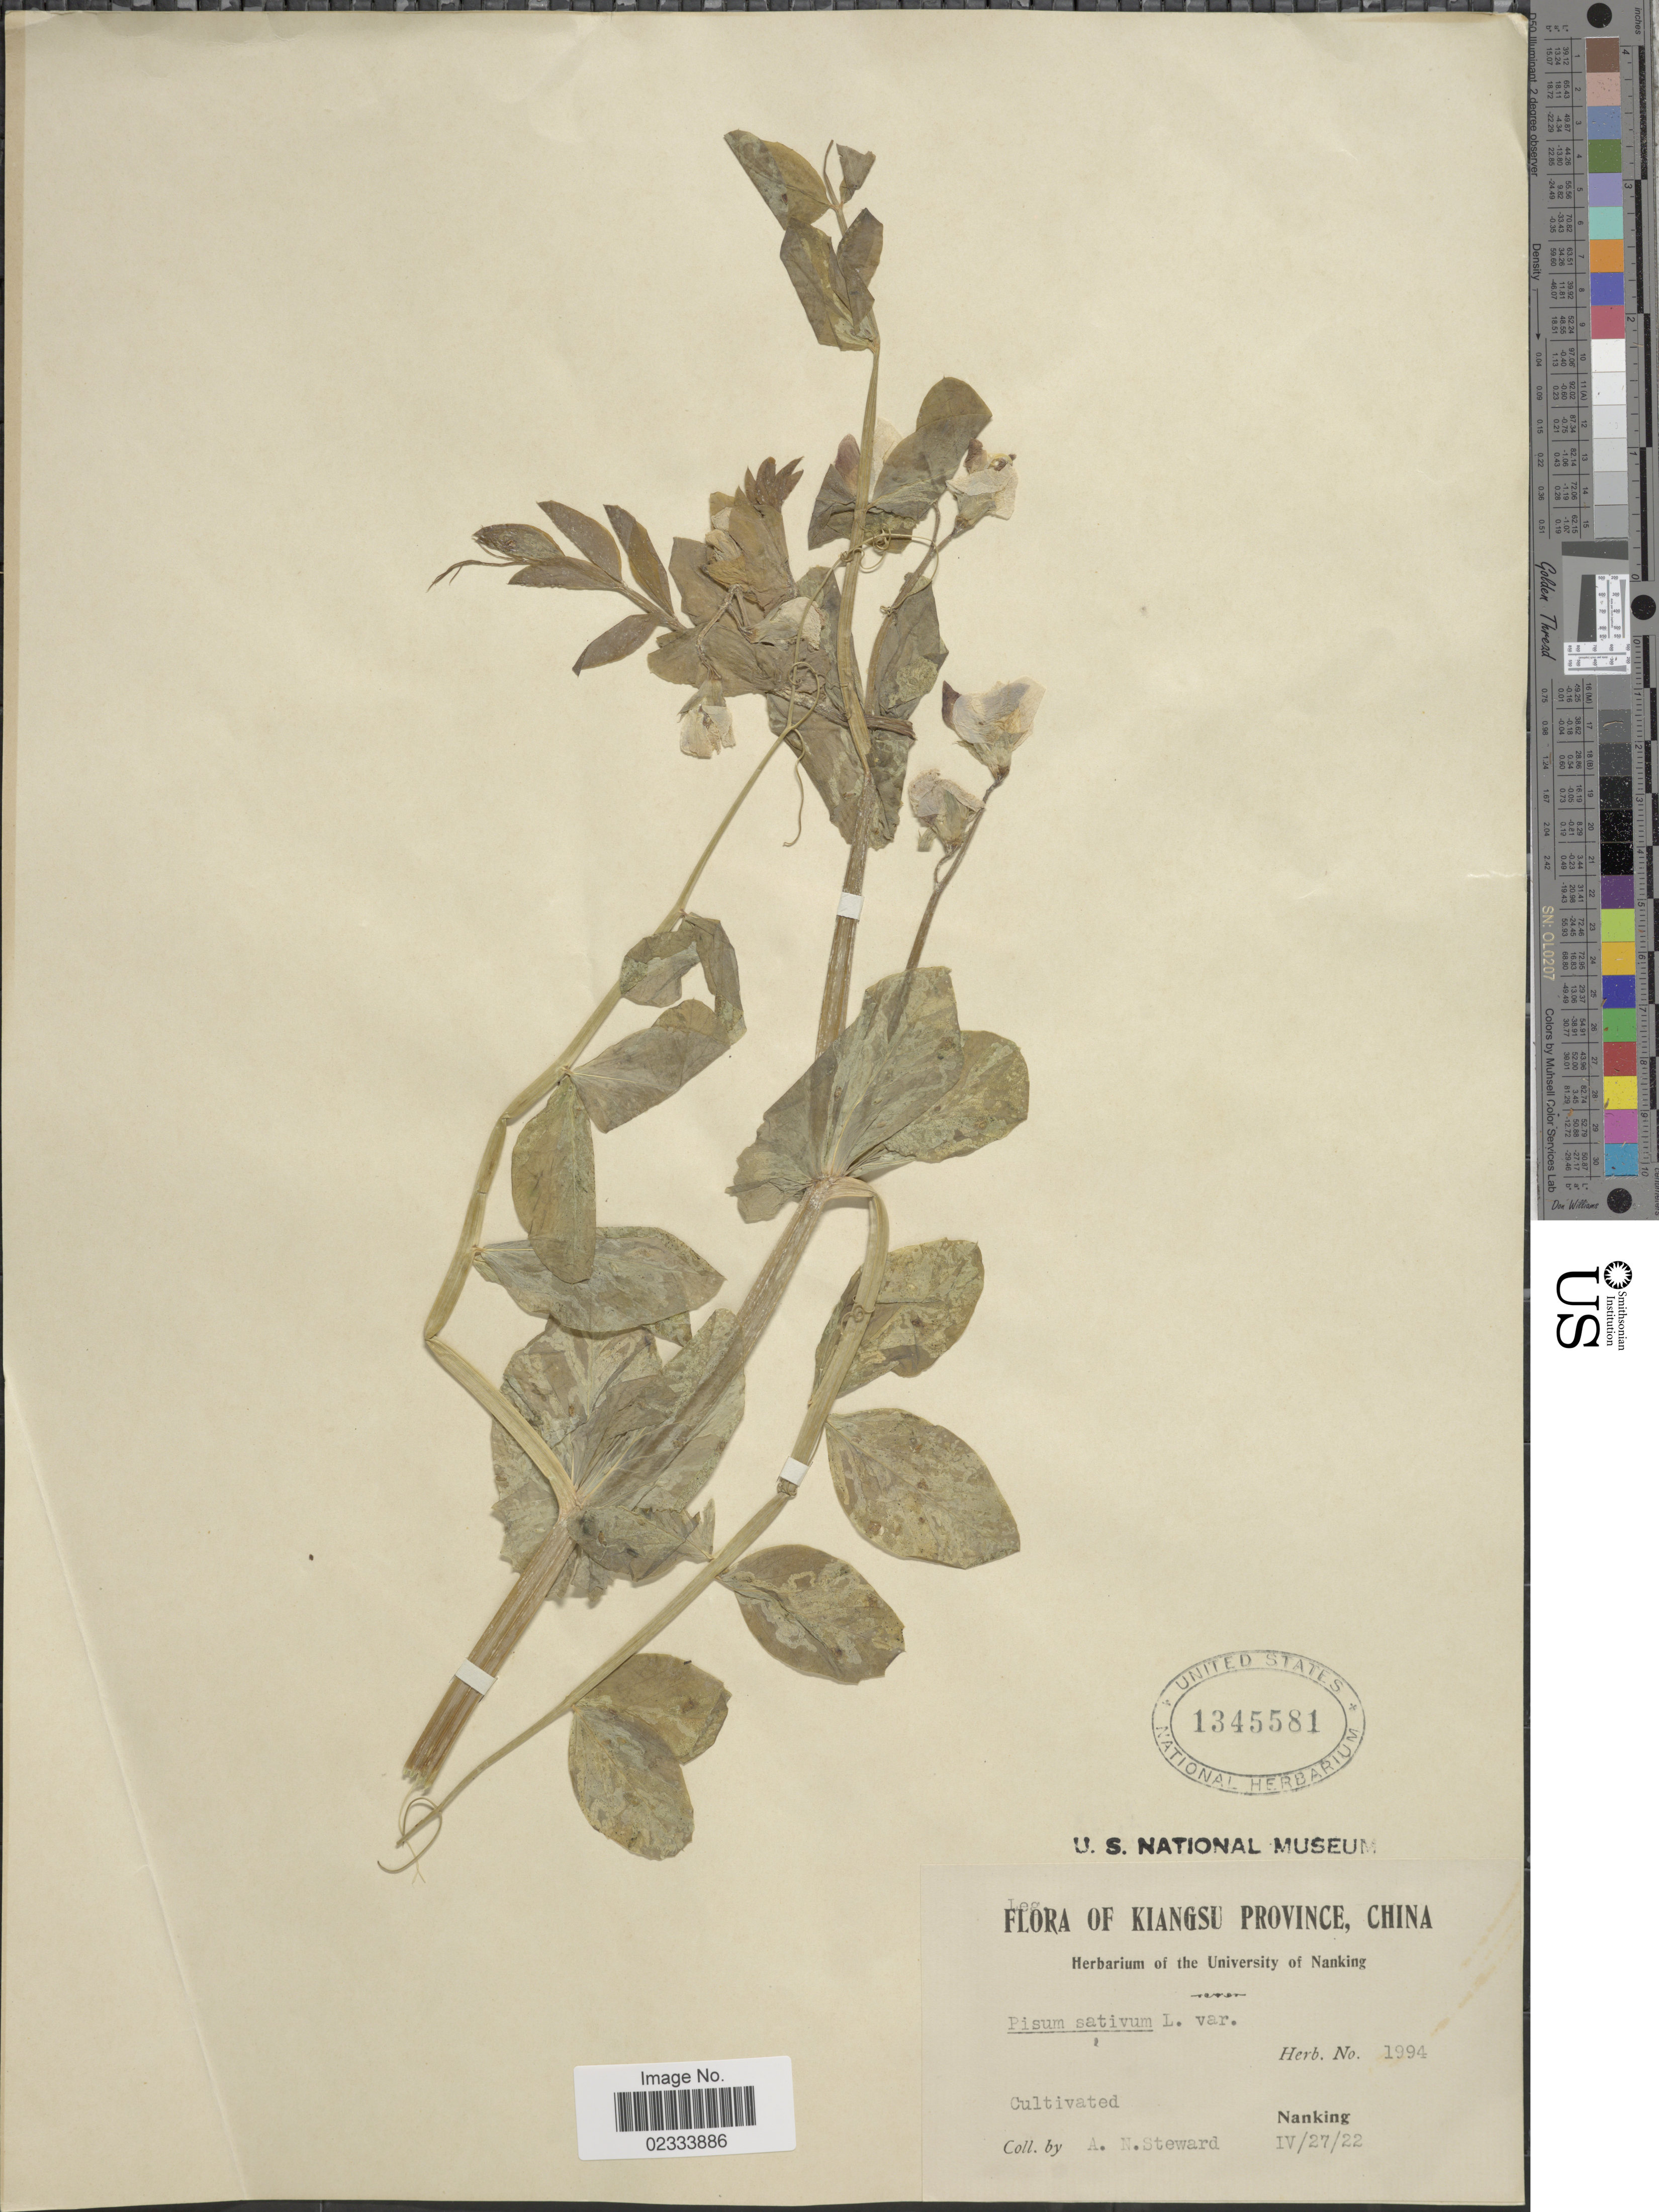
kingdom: Plantae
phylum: Tracheophyta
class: Magnoliopsida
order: Fabales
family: Fabaceae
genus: Pisum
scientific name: Pisum sativum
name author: L.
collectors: A. N. Steward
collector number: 1994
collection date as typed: Transcribed d/m/y: 27/4/22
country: China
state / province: Jiangxi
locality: Kiangsu Province, Nanking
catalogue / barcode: US 1345581